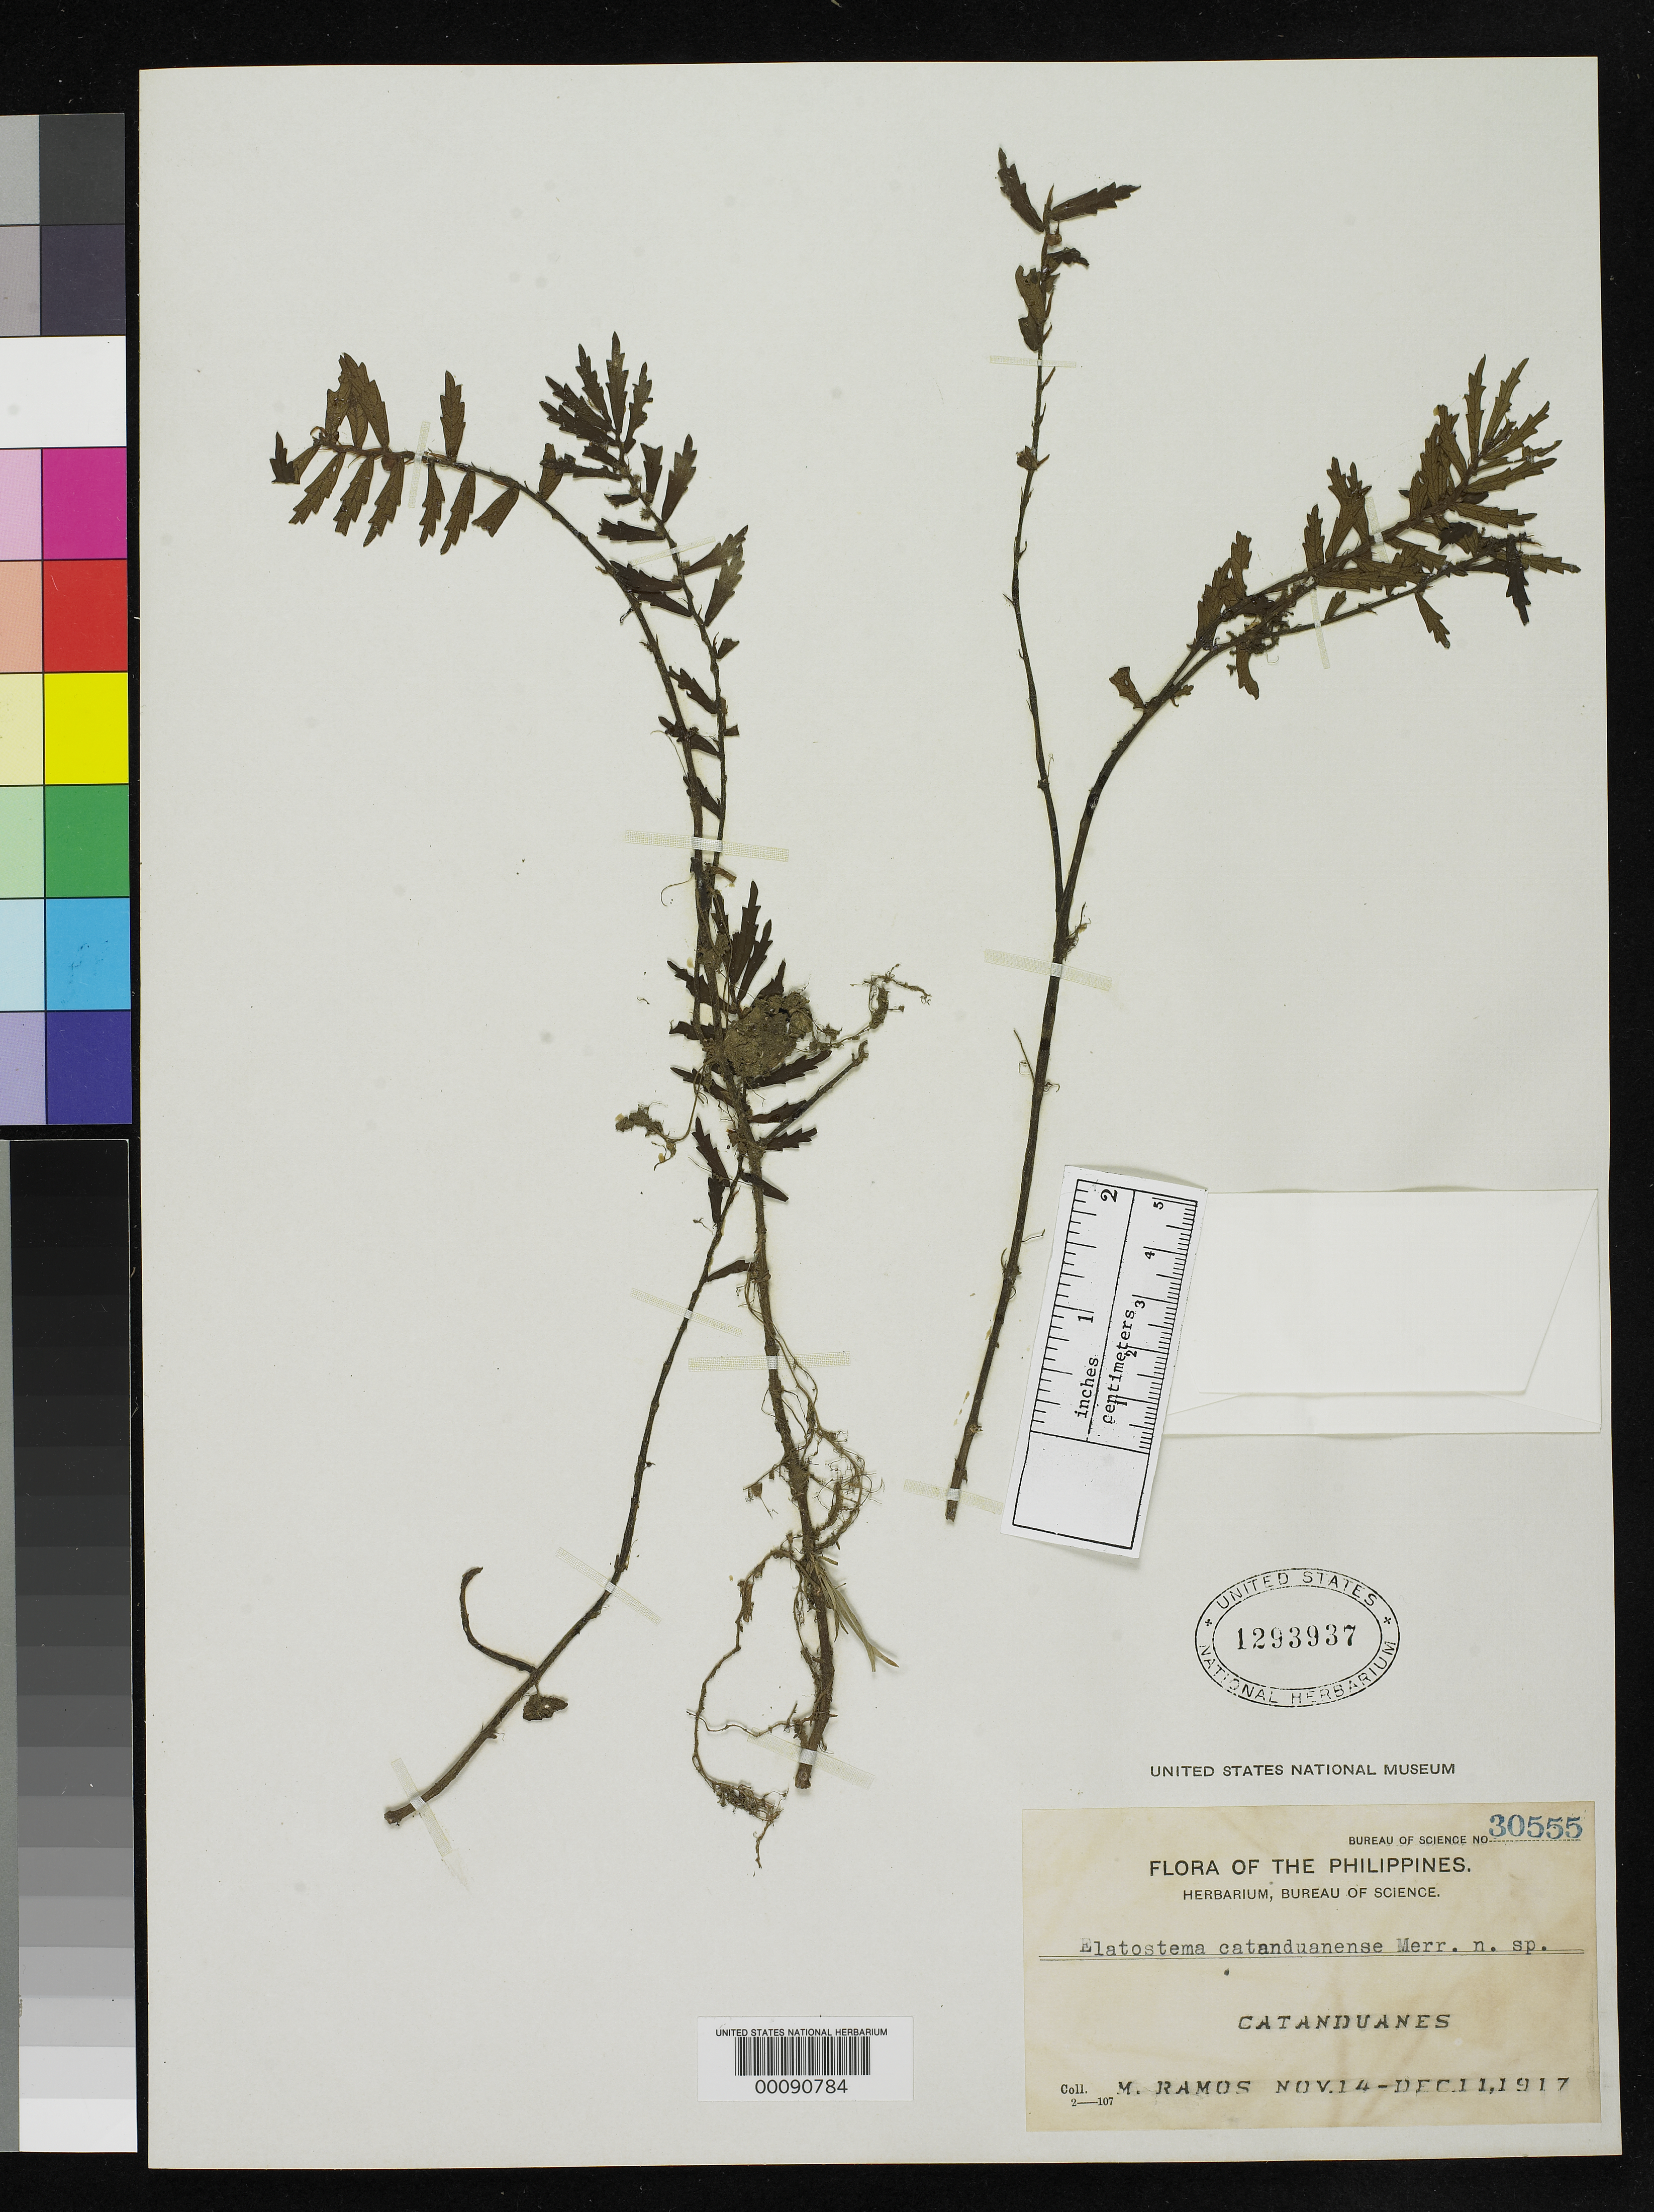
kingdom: Plantae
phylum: Tracheophyta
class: Magnoliopsida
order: Rosales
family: Urticaceae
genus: Elatostema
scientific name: Elatostema catanduanense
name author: Merr.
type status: Isotype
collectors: M. Ramos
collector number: Bur. Sci. 30555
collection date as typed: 14 Nov 1917 to 11 Dec 1917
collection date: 1917-11-14/1917-12-11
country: Philippines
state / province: Bicol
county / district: Catanduanes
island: Catanduanes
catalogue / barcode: US 1293937